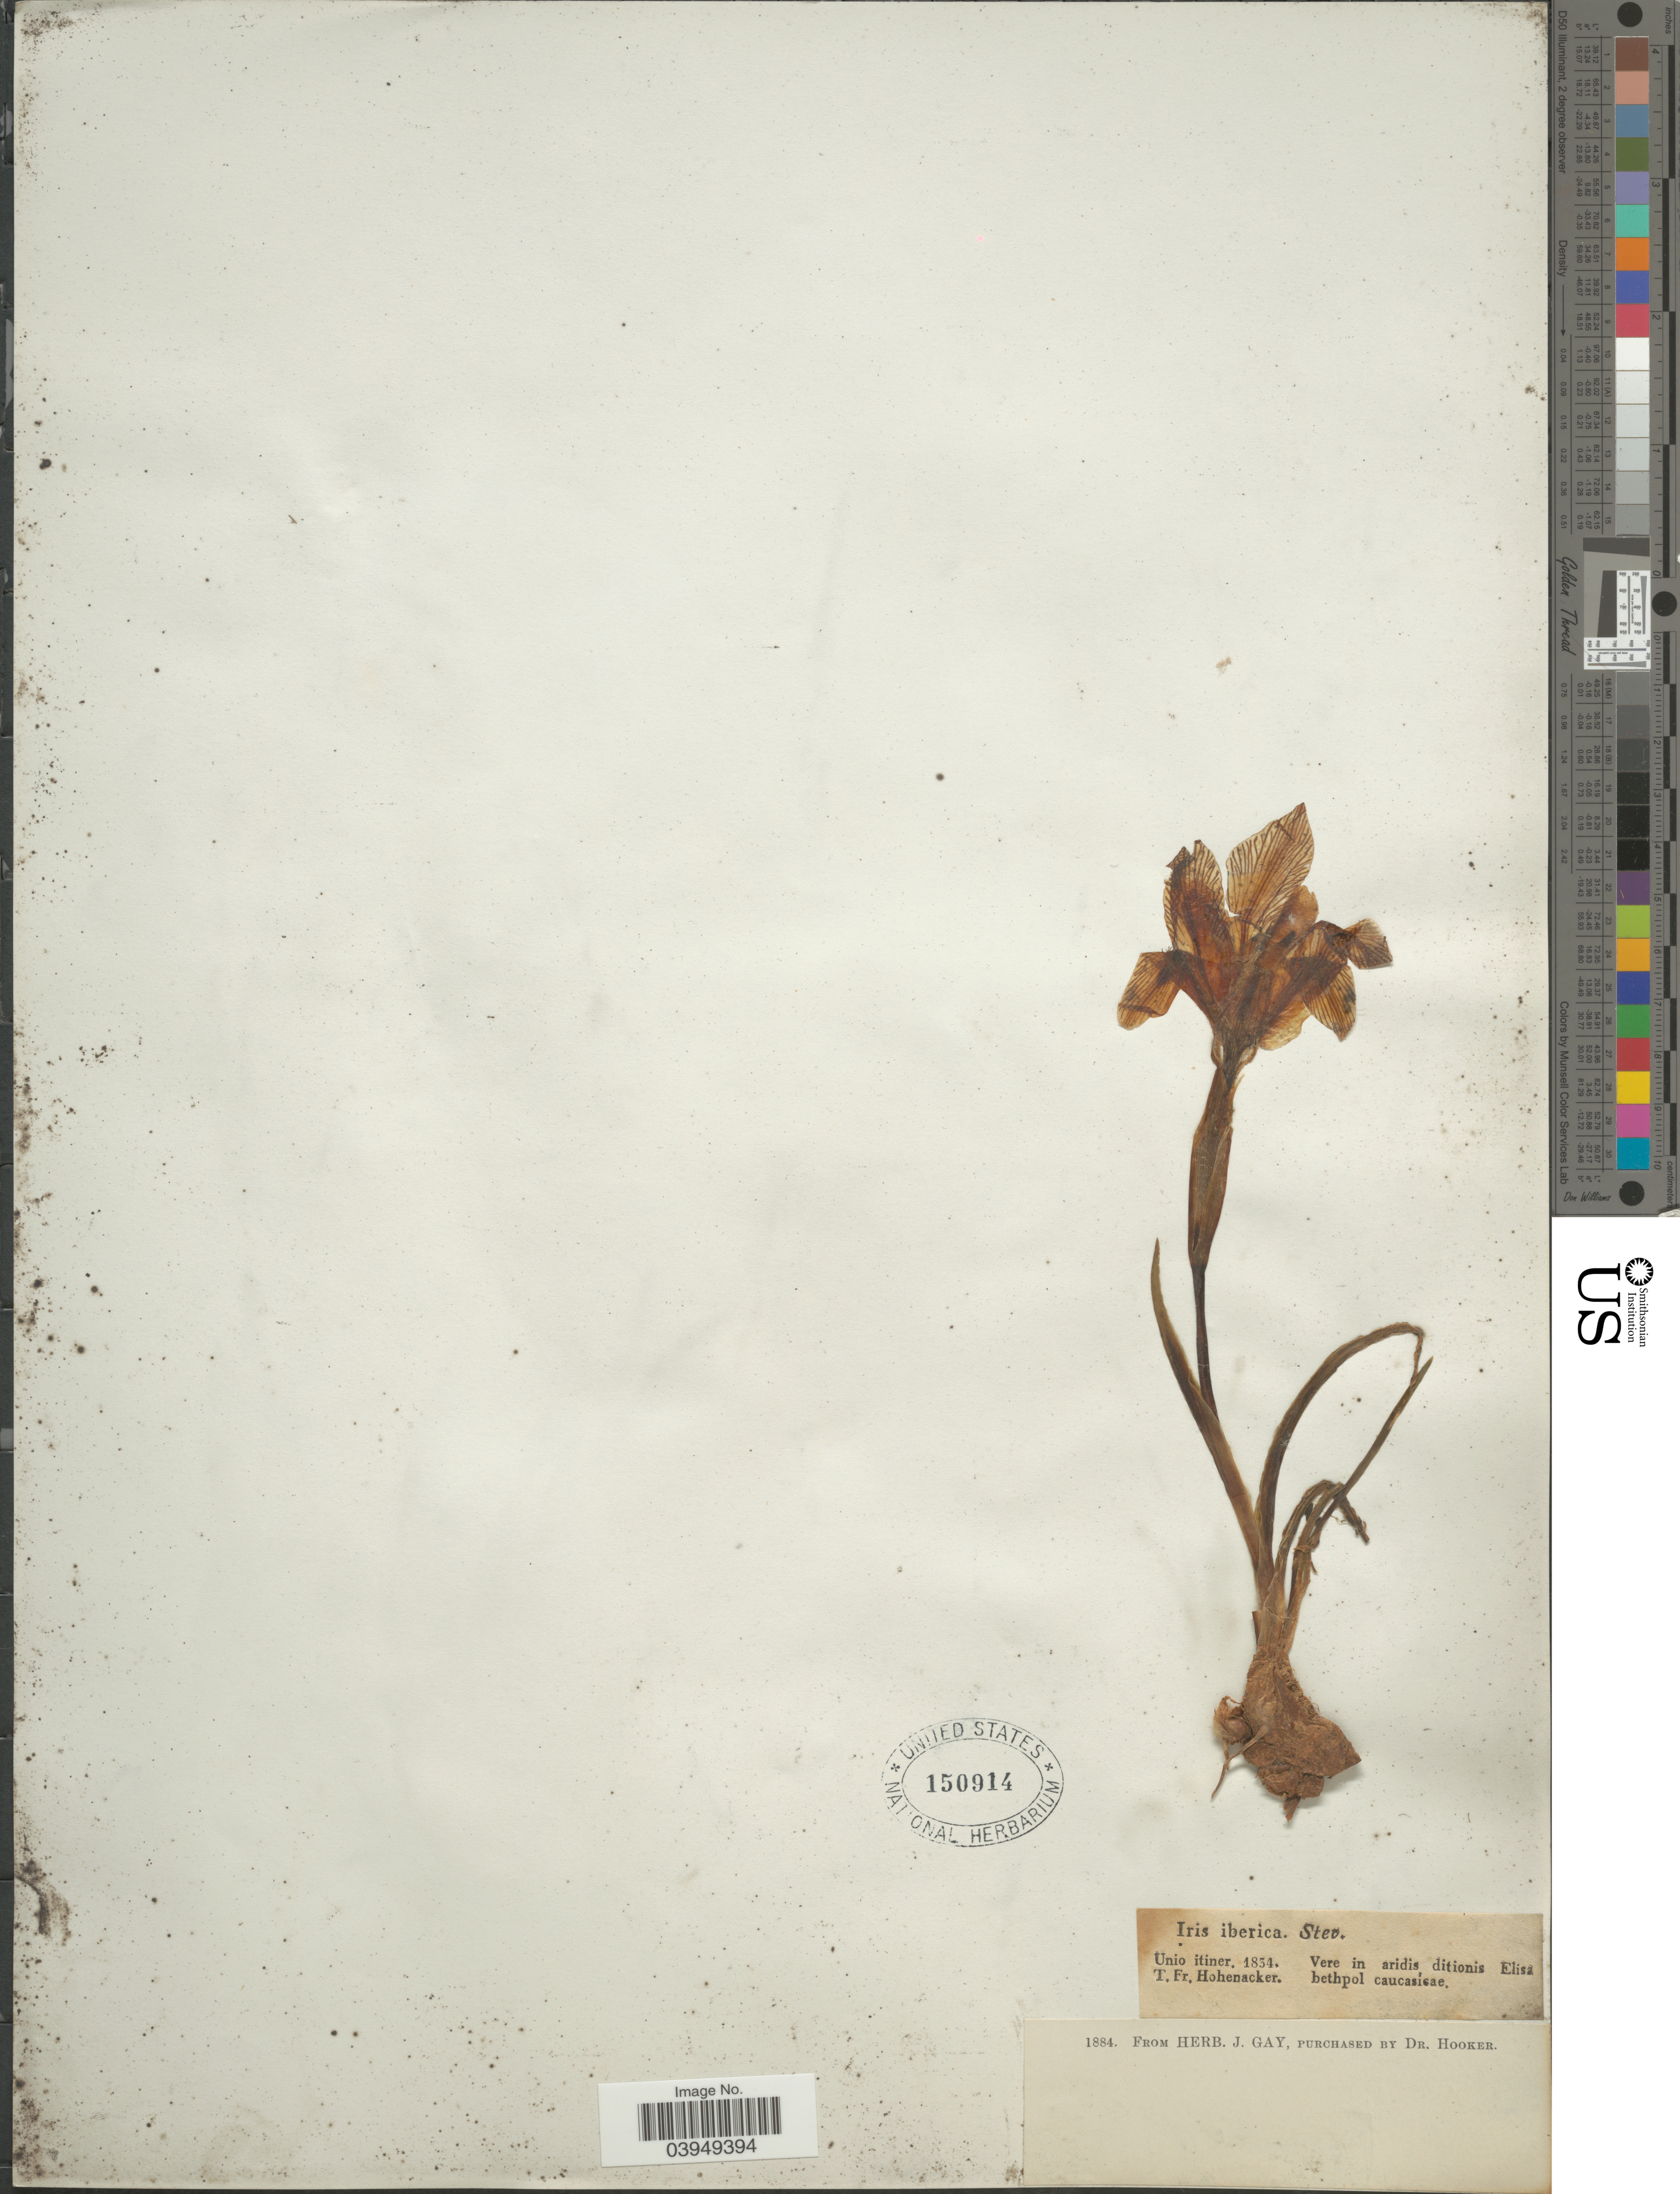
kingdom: Plantae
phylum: Tracheophyta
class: Liliopsida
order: Asparagales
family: Iridaceae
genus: Iris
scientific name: Iris iberica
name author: Steven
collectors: T. Hohenacker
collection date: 1834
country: Azerbaijan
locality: Unio itiner. Vere in aridis ditionis Elisa bethpol caucasicae.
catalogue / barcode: US 150914